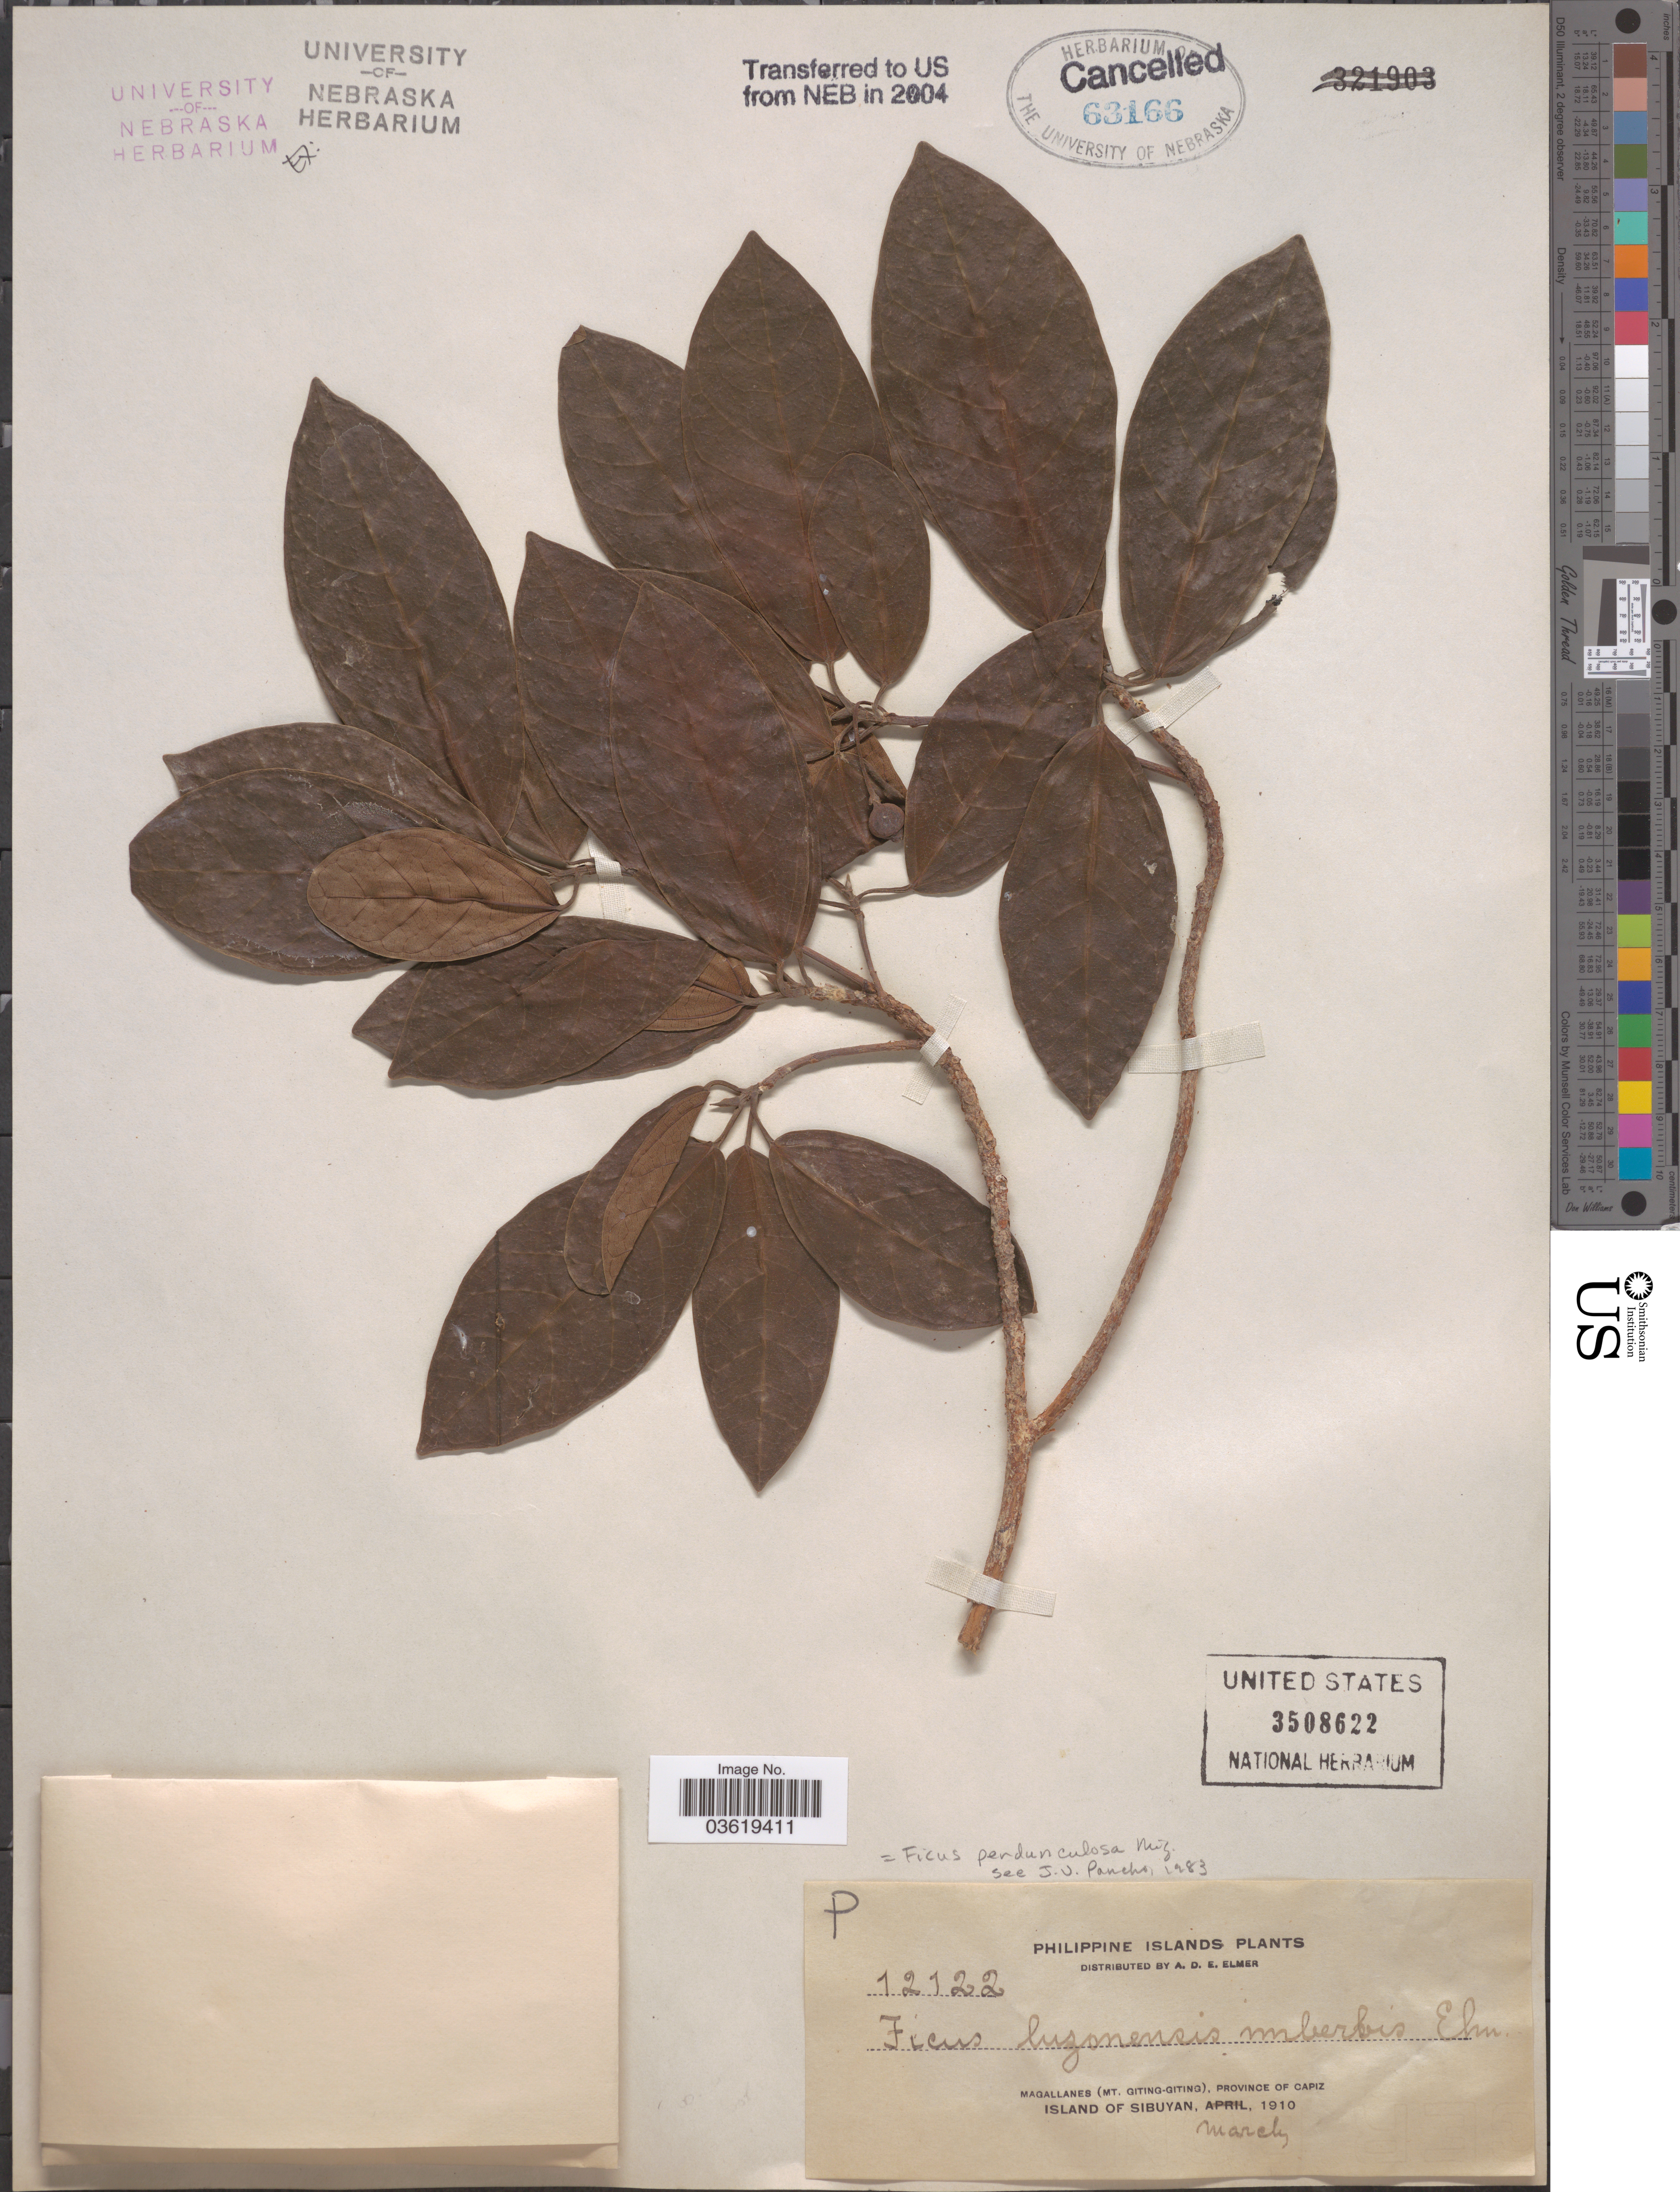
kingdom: Plantae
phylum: Tracheophyta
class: Magnoliopsida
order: Rosales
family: Moraceae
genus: Ficus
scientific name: Ficus pedunculosa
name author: Miq.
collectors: A. D. E. Elmer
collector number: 12122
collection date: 1910-03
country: Philippines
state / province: Western Visayas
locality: Magallanes (Mt. Giting-Giting), Province of Capiz. Island of Sibuyan.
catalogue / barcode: US 3508622